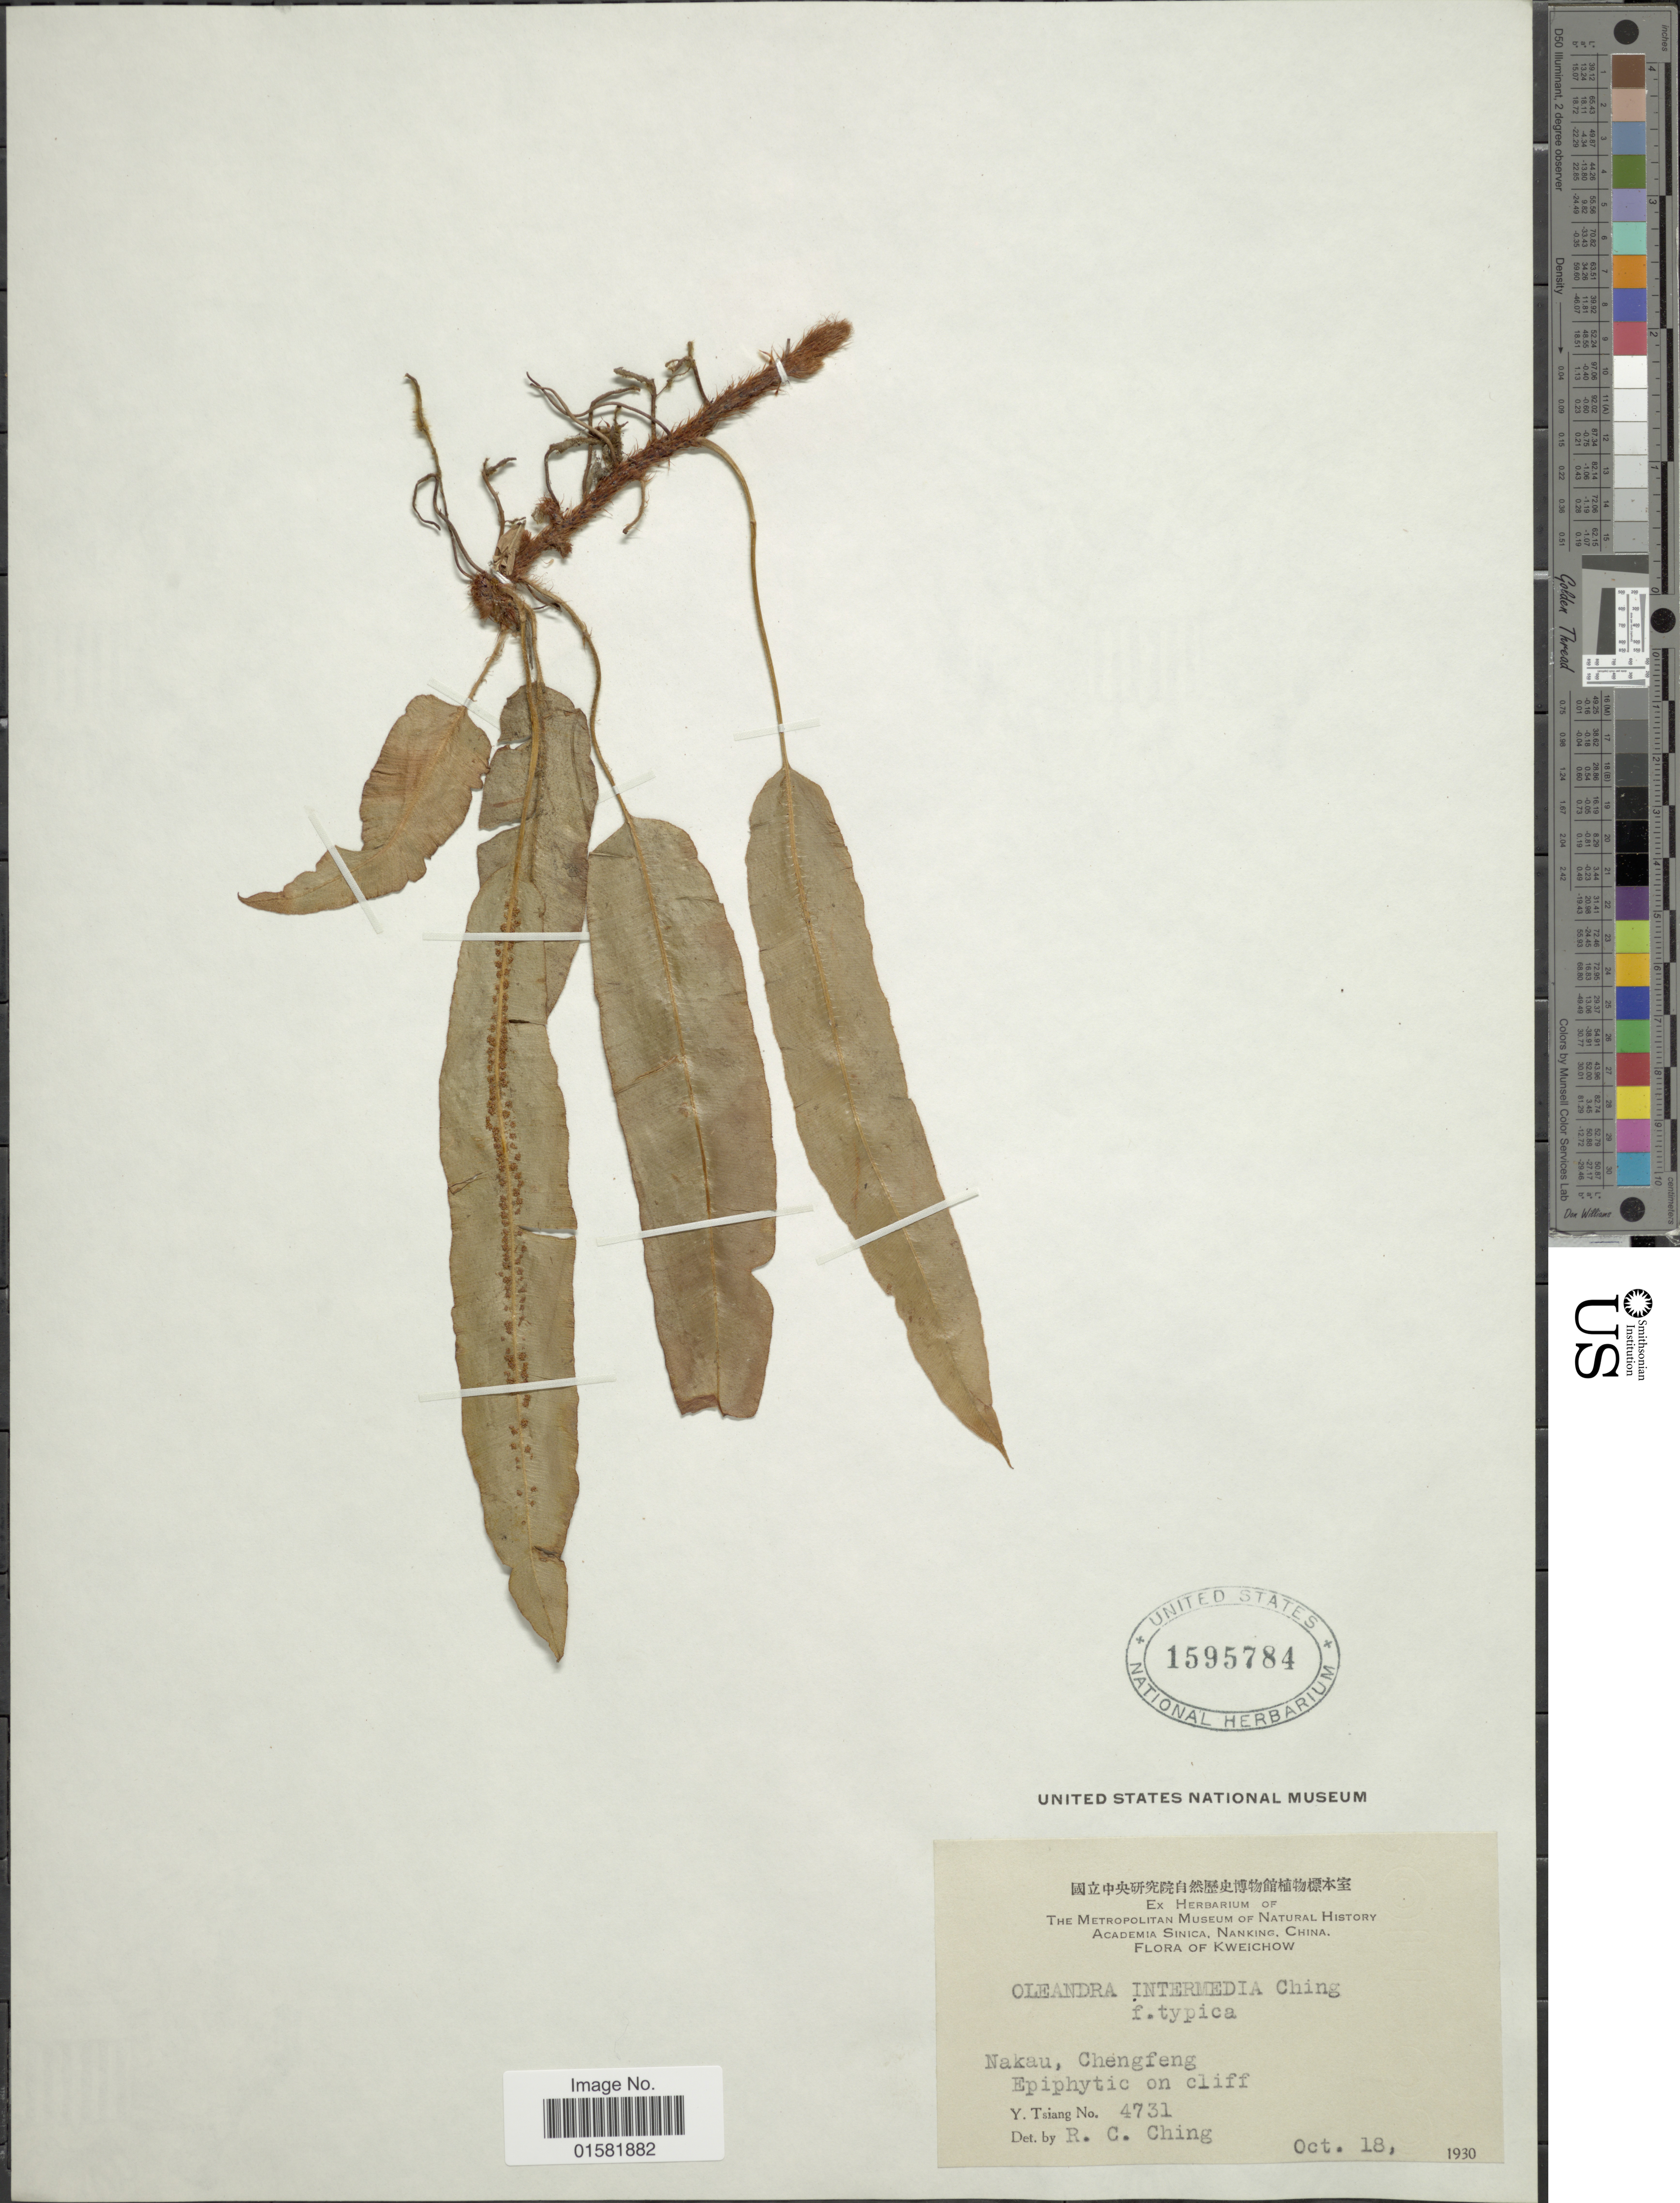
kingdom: Plantae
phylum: Tracheophyta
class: Polypodiopsida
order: Polypodiales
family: Oleandraceae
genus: Oleandra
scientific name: Oleandra intermedia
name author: Ching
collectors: Y. Tsiang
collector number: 4731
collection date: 1930-10-10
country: China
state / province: Guizhou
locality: Kweichow, Nakau, Chengfeng.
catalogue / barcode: US 1595784